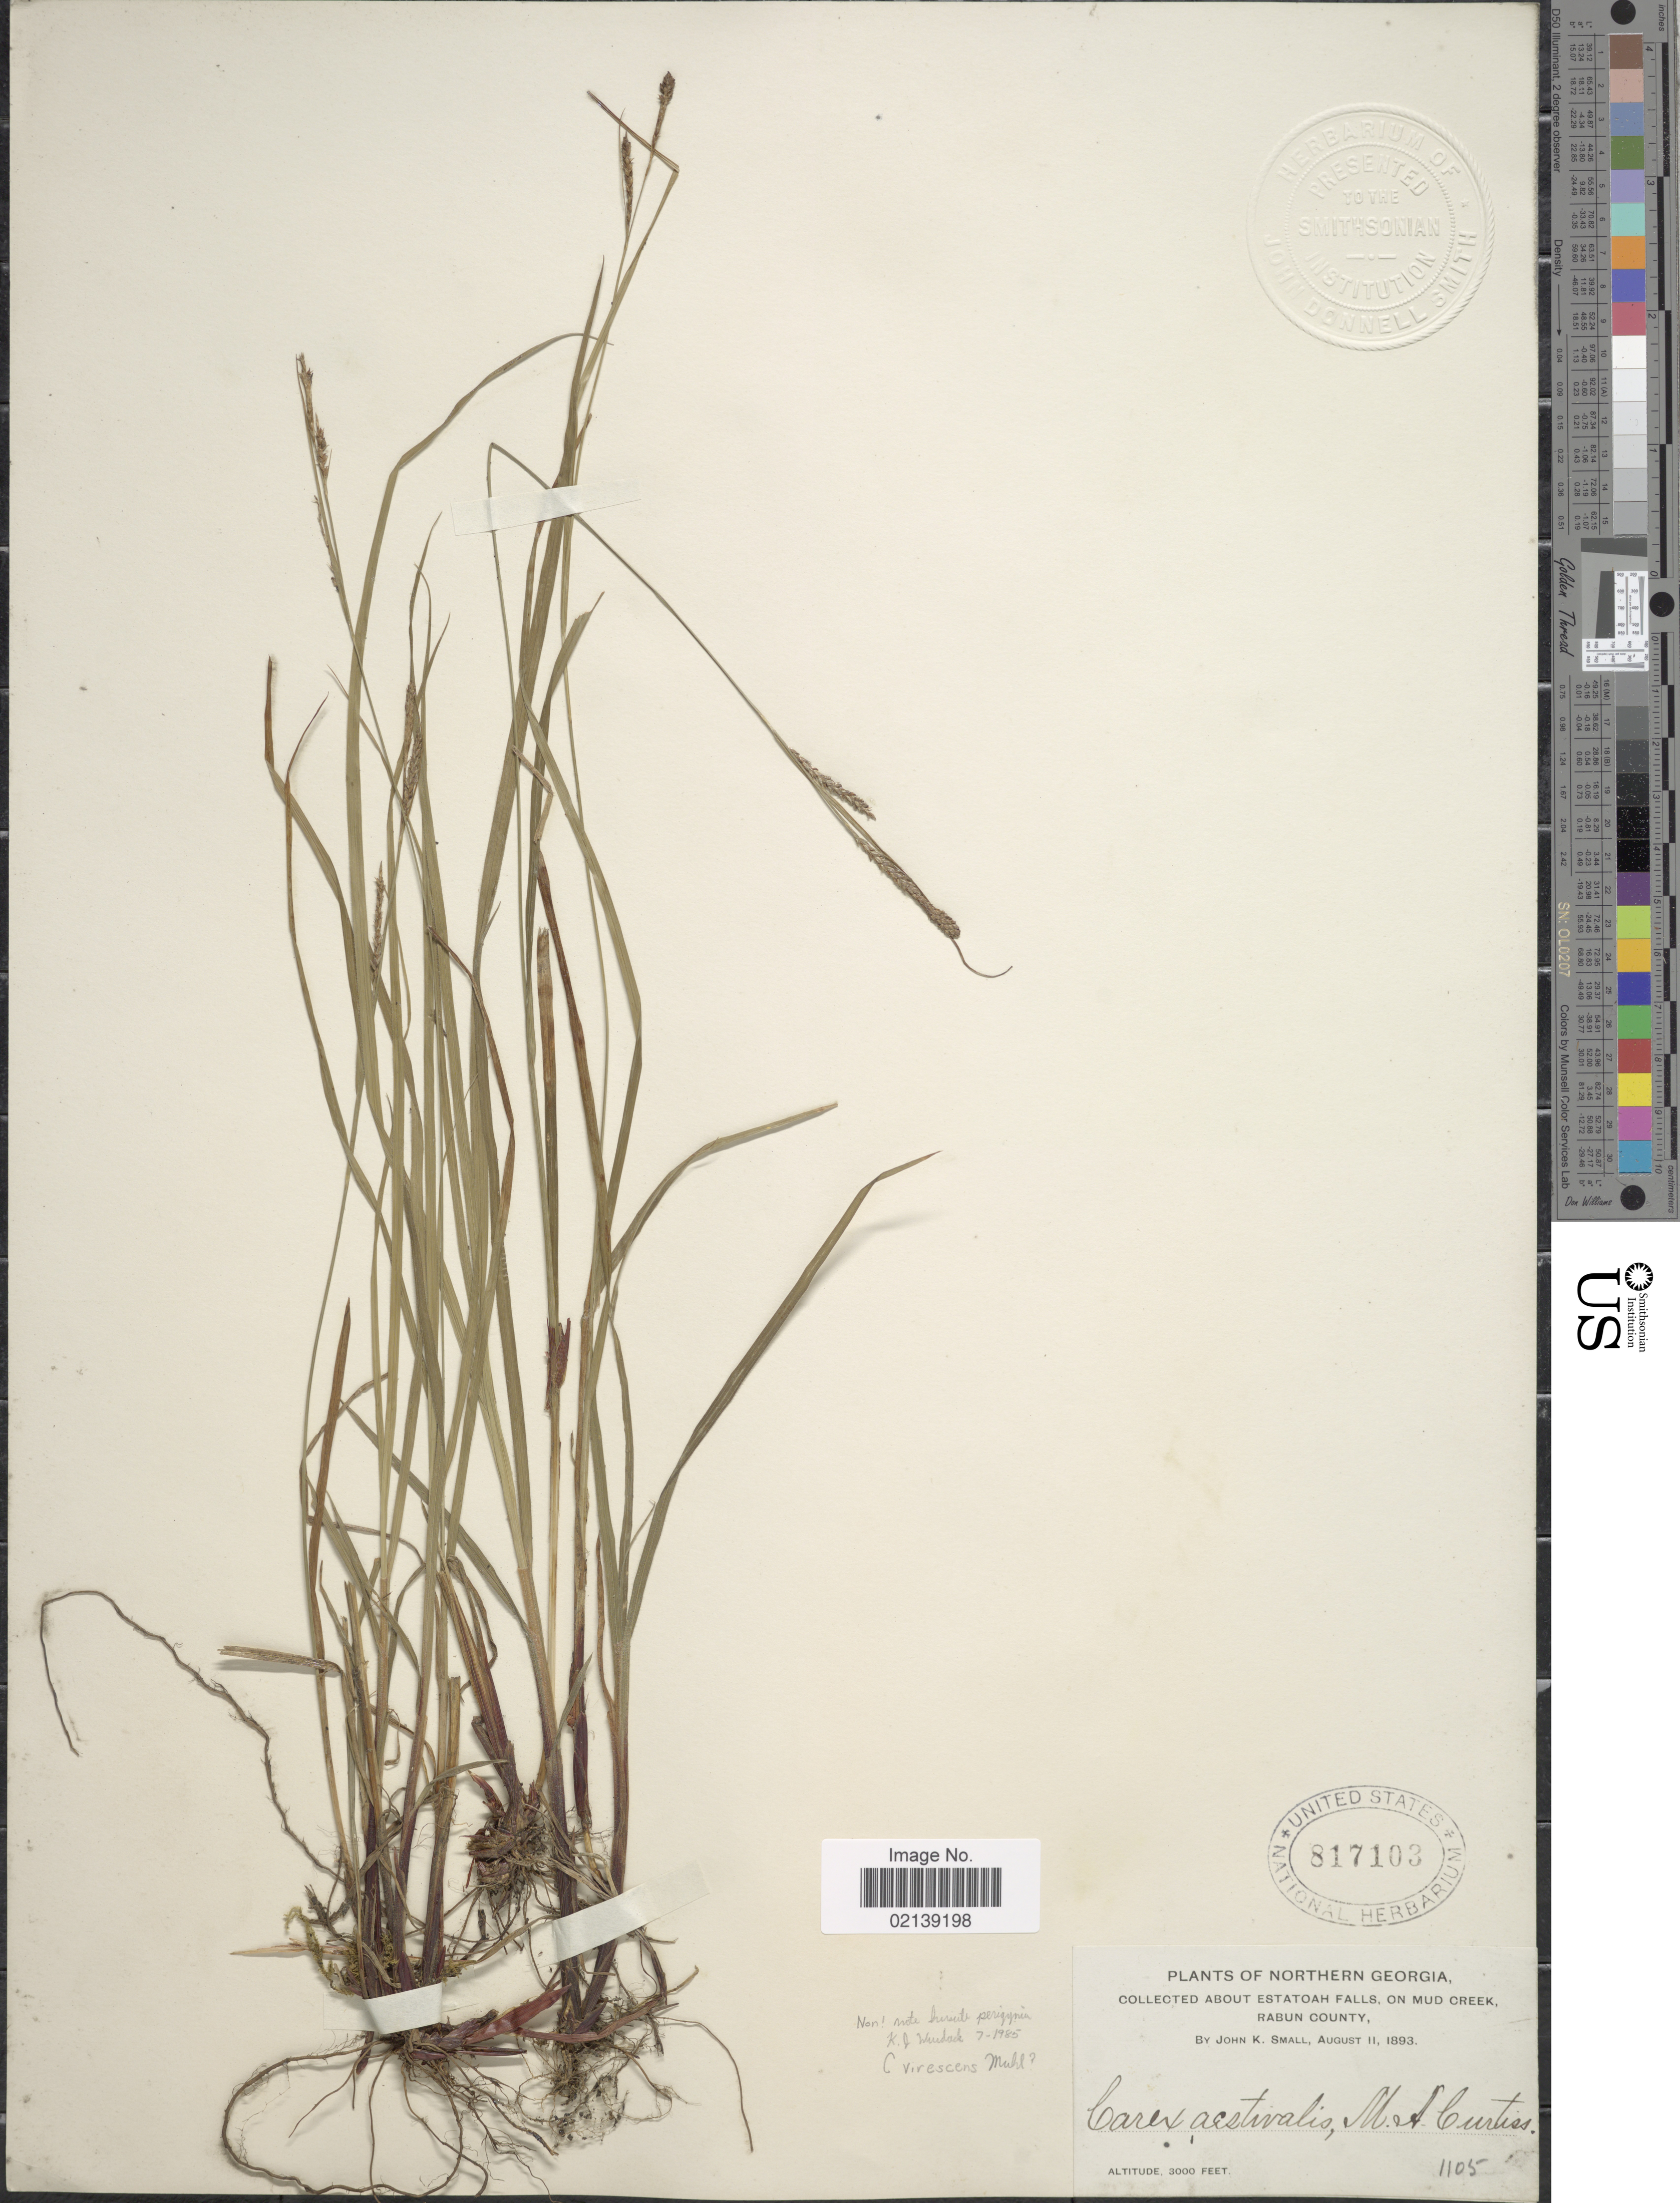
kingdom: Plantae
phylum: Tracheophyta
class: Liliopsida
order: Poales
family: Cyperaceae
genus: Carex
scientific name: Carex virescens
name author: Muhl. ex Willd.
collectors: J. K. Small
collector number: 1105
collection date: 1893-08-11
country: United States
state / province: Georgia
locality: Northern Georgia, about Estatoah Falls, on Mud Creek, Rabun County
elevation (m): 914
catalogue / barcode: US 817103